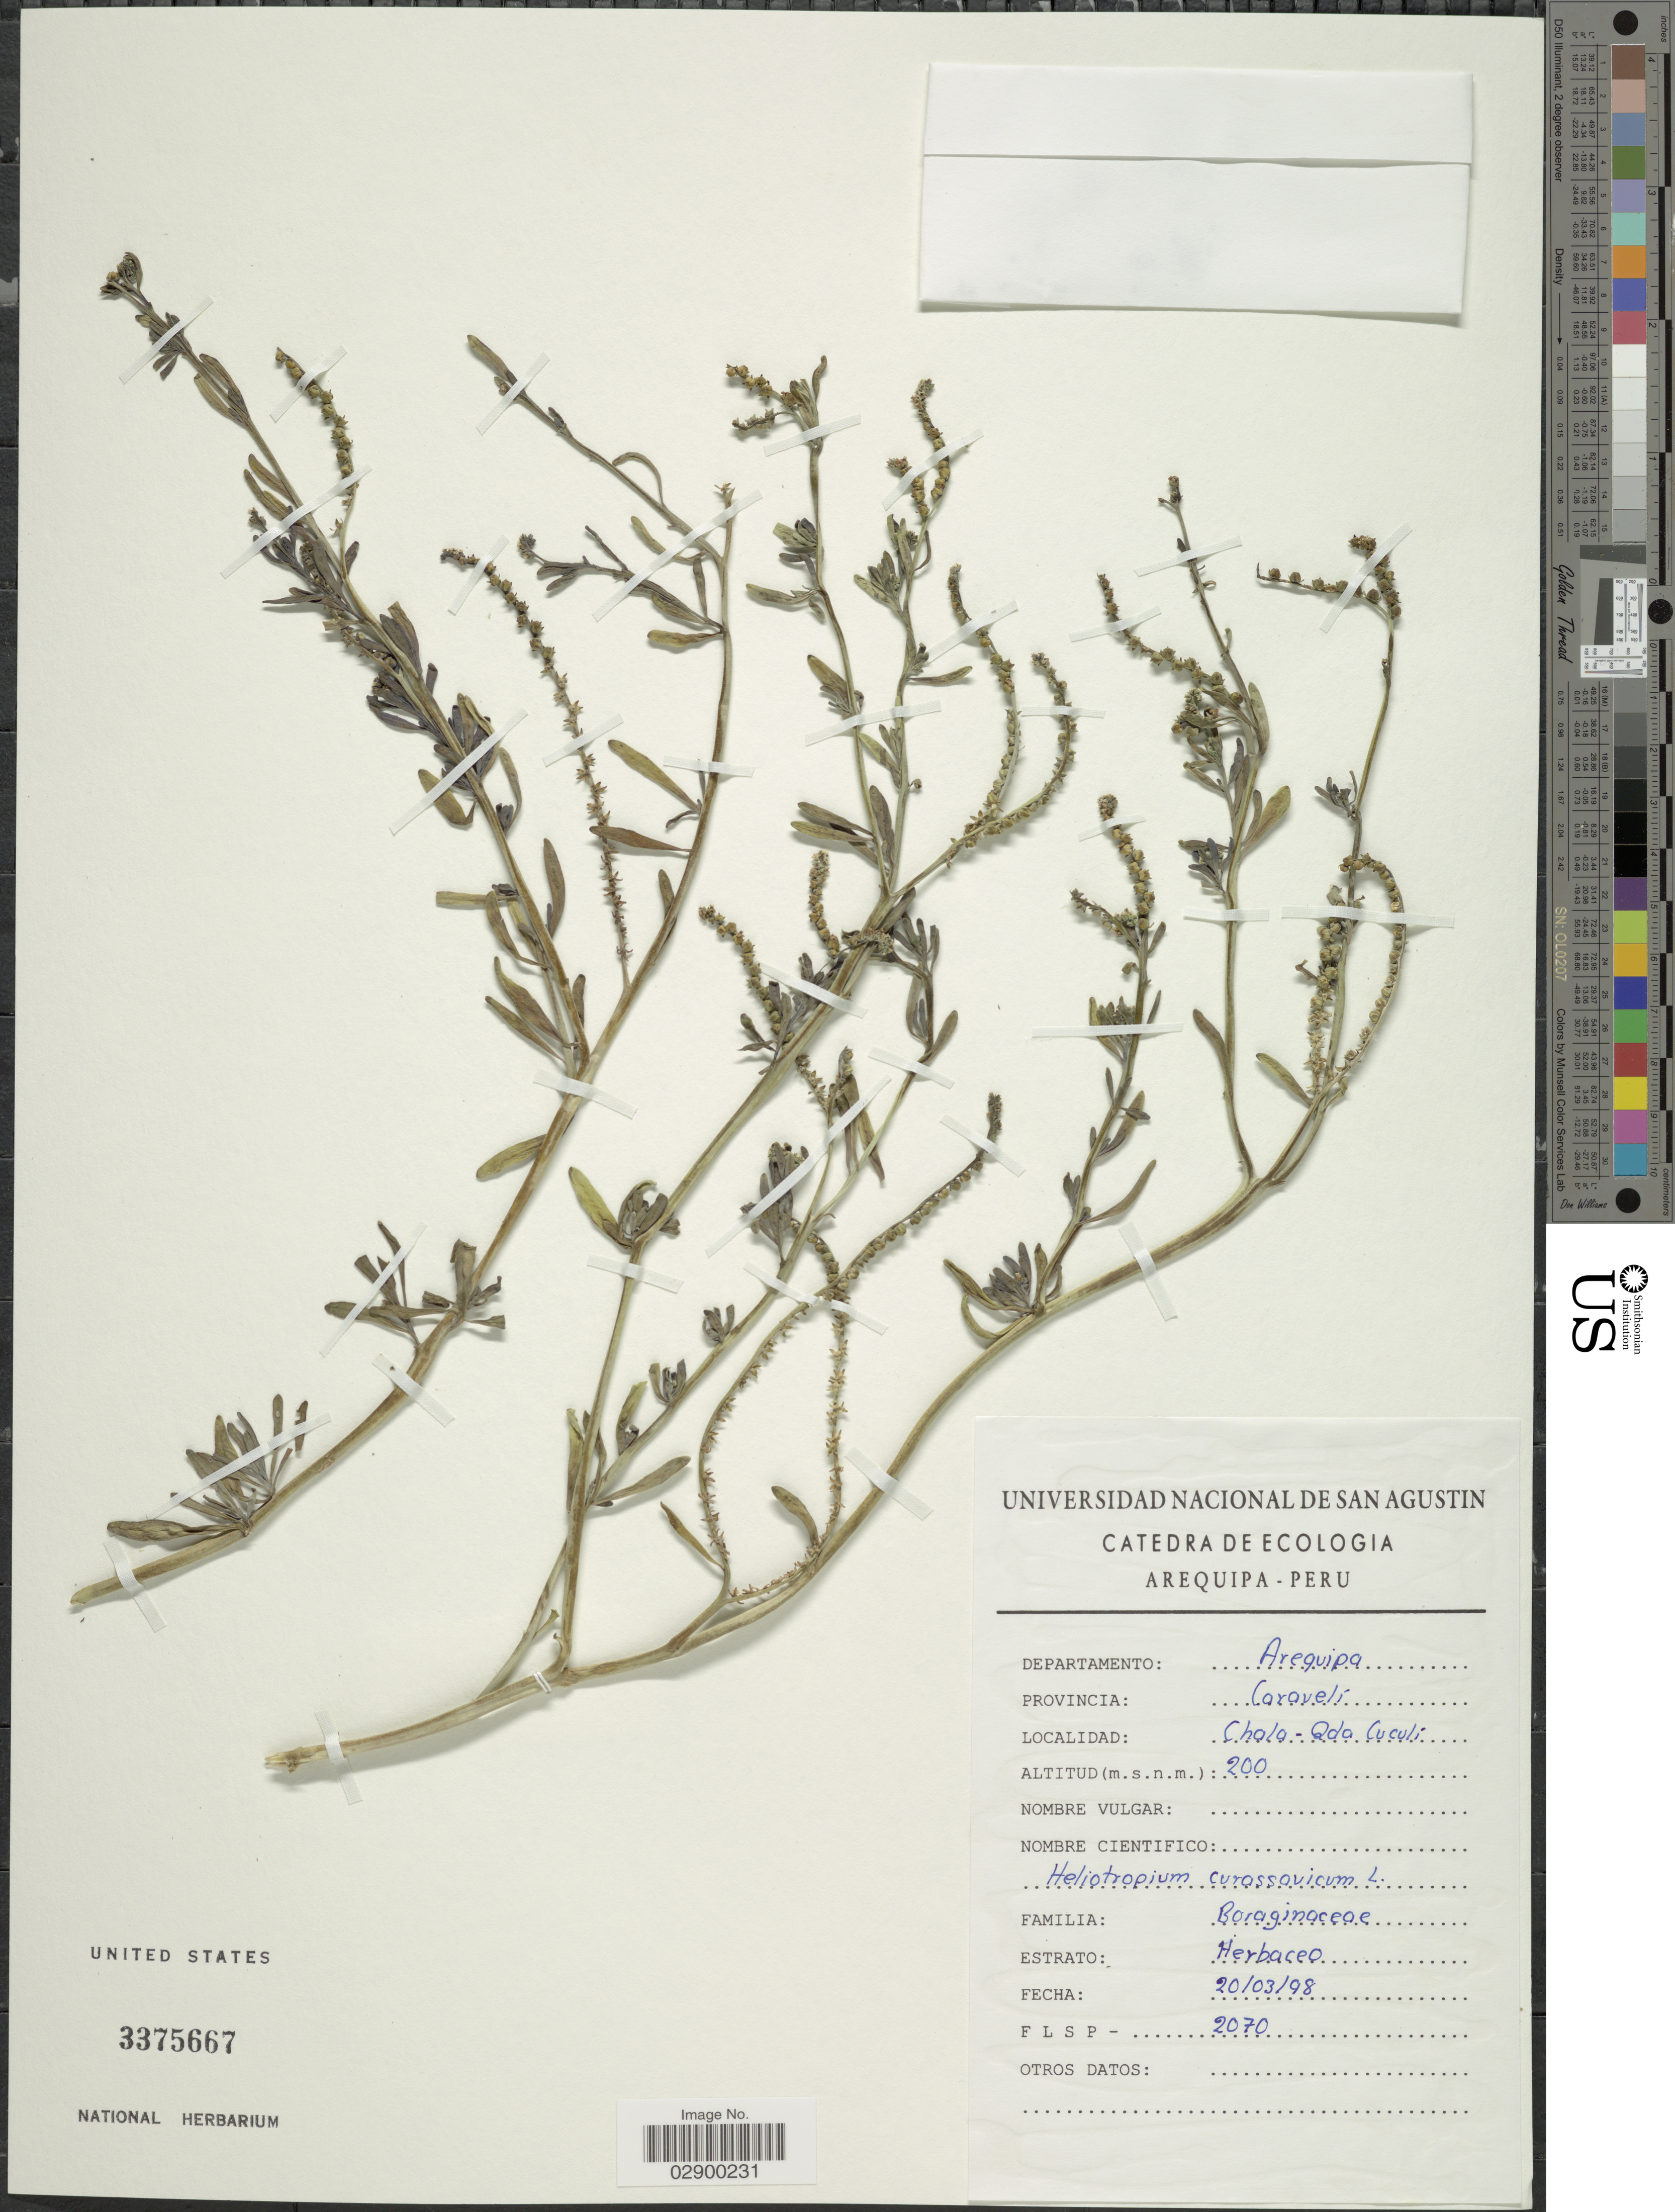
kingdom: Plantae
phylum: Tracheophyta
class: Magnoliopsida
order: Boraginales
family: Heliotropiaceae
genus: Heliotropium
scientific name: Heliotropium curassavicum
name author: L.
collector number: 2070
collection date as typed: Transcribed d/m/y: 20/3/98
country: Peru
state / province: Arequipa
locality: Departamento: Arequipa, Provincia Caravelí, Chala-Qda. Cuculí.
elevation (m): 200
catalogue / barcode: US 3375667